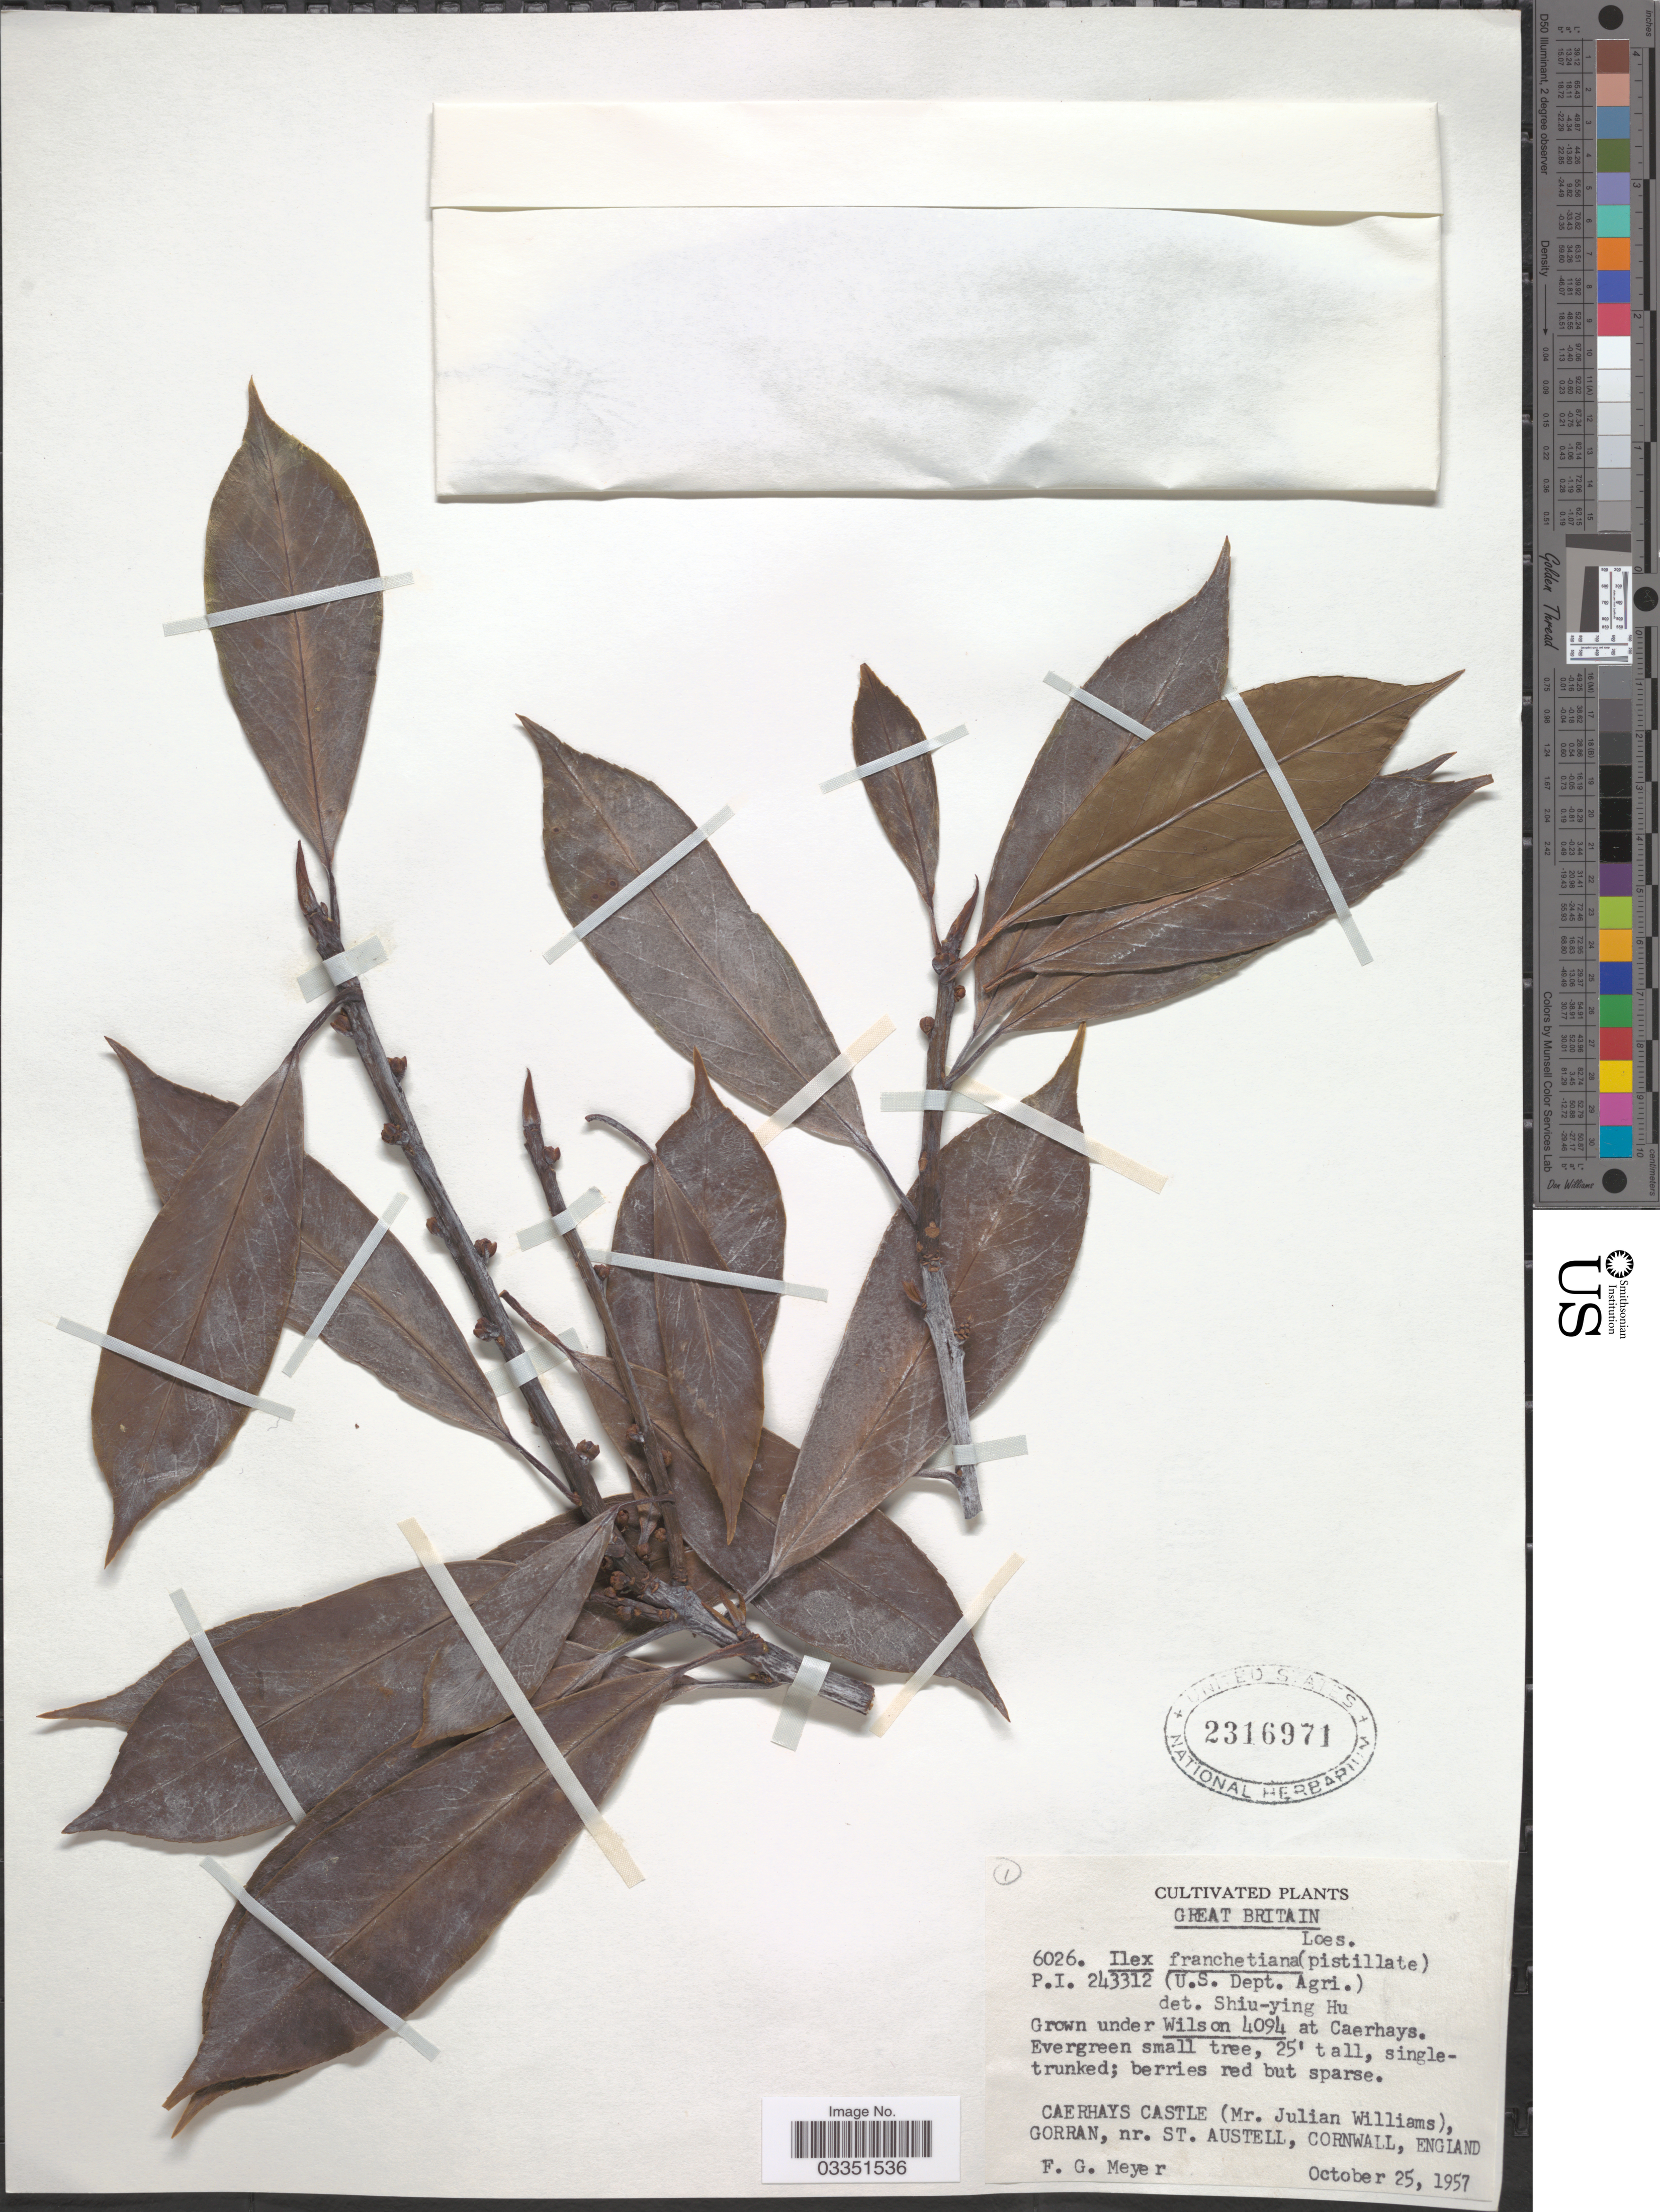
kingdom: Plantae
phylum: Tracheophyta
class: Magnoliopsida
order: Aquifoliales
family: Aquifoliaceae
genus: Ilex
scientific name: Ilex franchetiana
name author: Loes.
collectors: F. G. Meyer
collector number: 6026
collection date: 1957-10-25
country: United Kingdom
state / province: England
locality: Great Britain. Caerhays Castle (Mr. Julian Williams), Gorran, nr. St. Austel, Cornwall.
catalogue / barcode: US 2316971